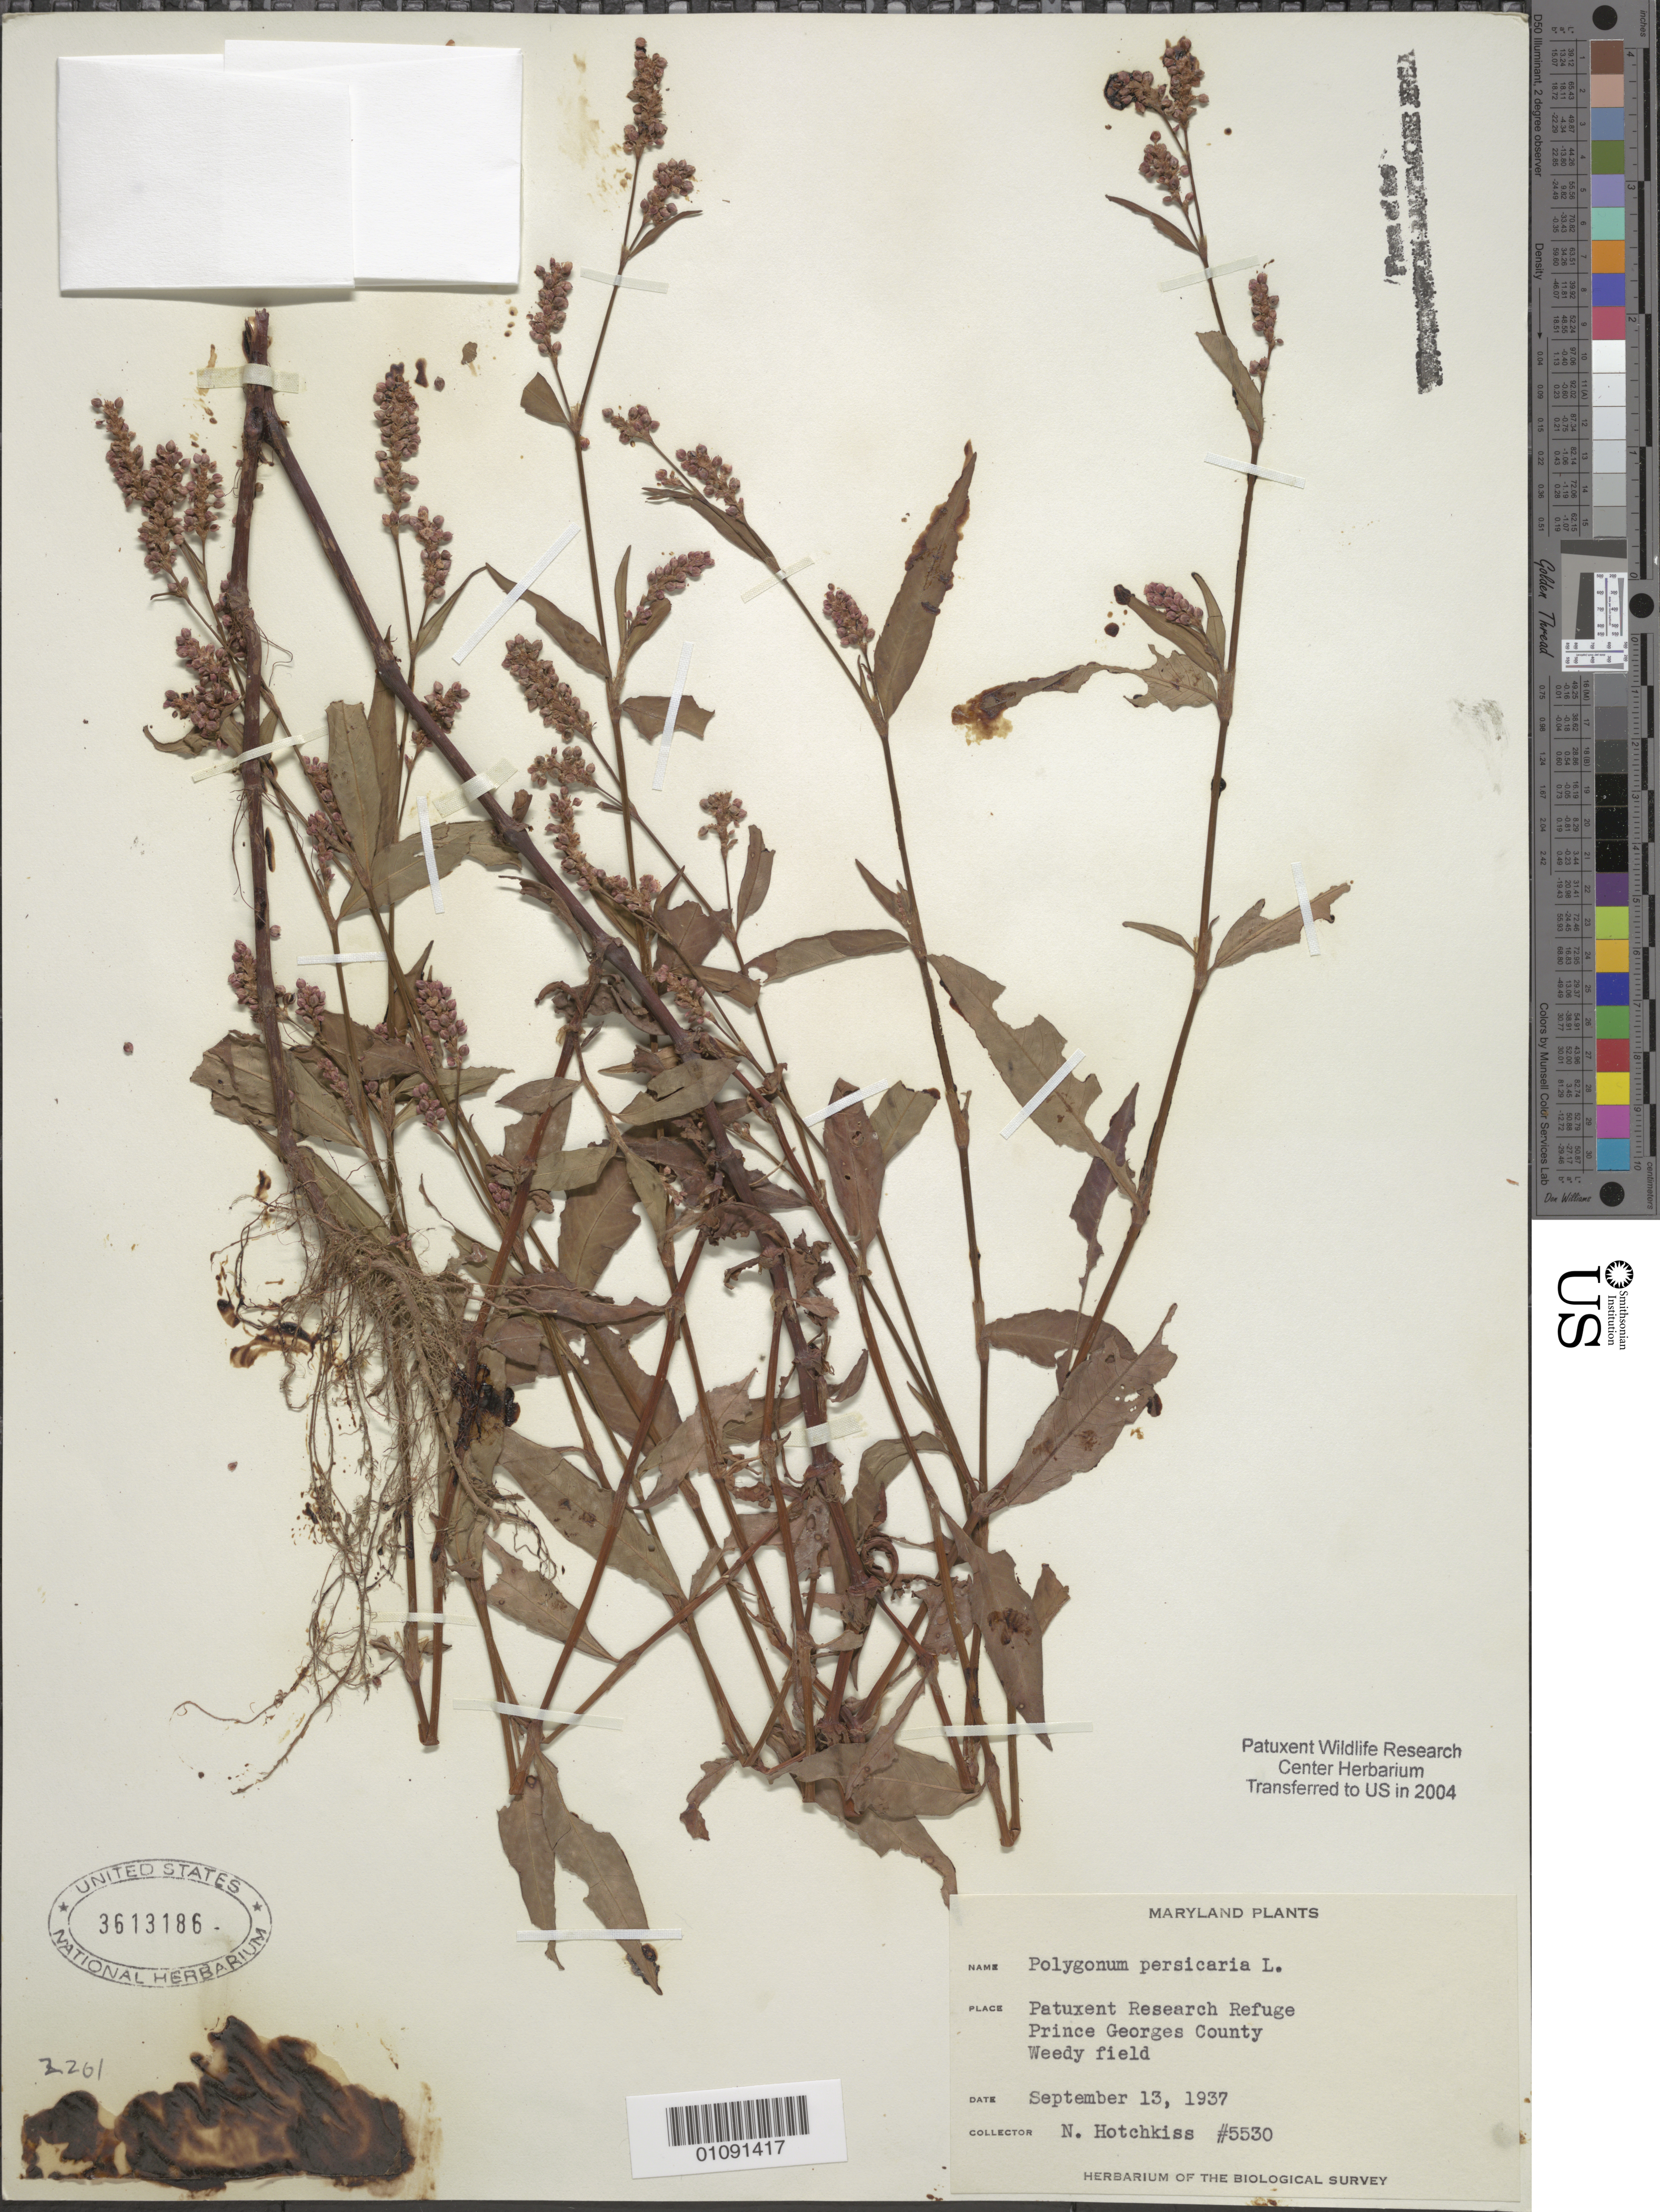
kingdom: Plantae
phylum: Tracheophyta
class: Magnoliopsida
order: Caryophyllales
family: Polygonaceae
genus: Persicaria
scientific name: Persicaria maculosa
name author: S.F. Gray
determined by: Atha, D. E.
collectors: N. Hotchkiss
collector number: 5530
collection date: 1937-09-13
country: United States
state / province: Maryland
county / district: Prince George's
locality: Patuxent Wildlife Refuge.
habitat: Weedy field.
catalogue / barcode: US 3613186